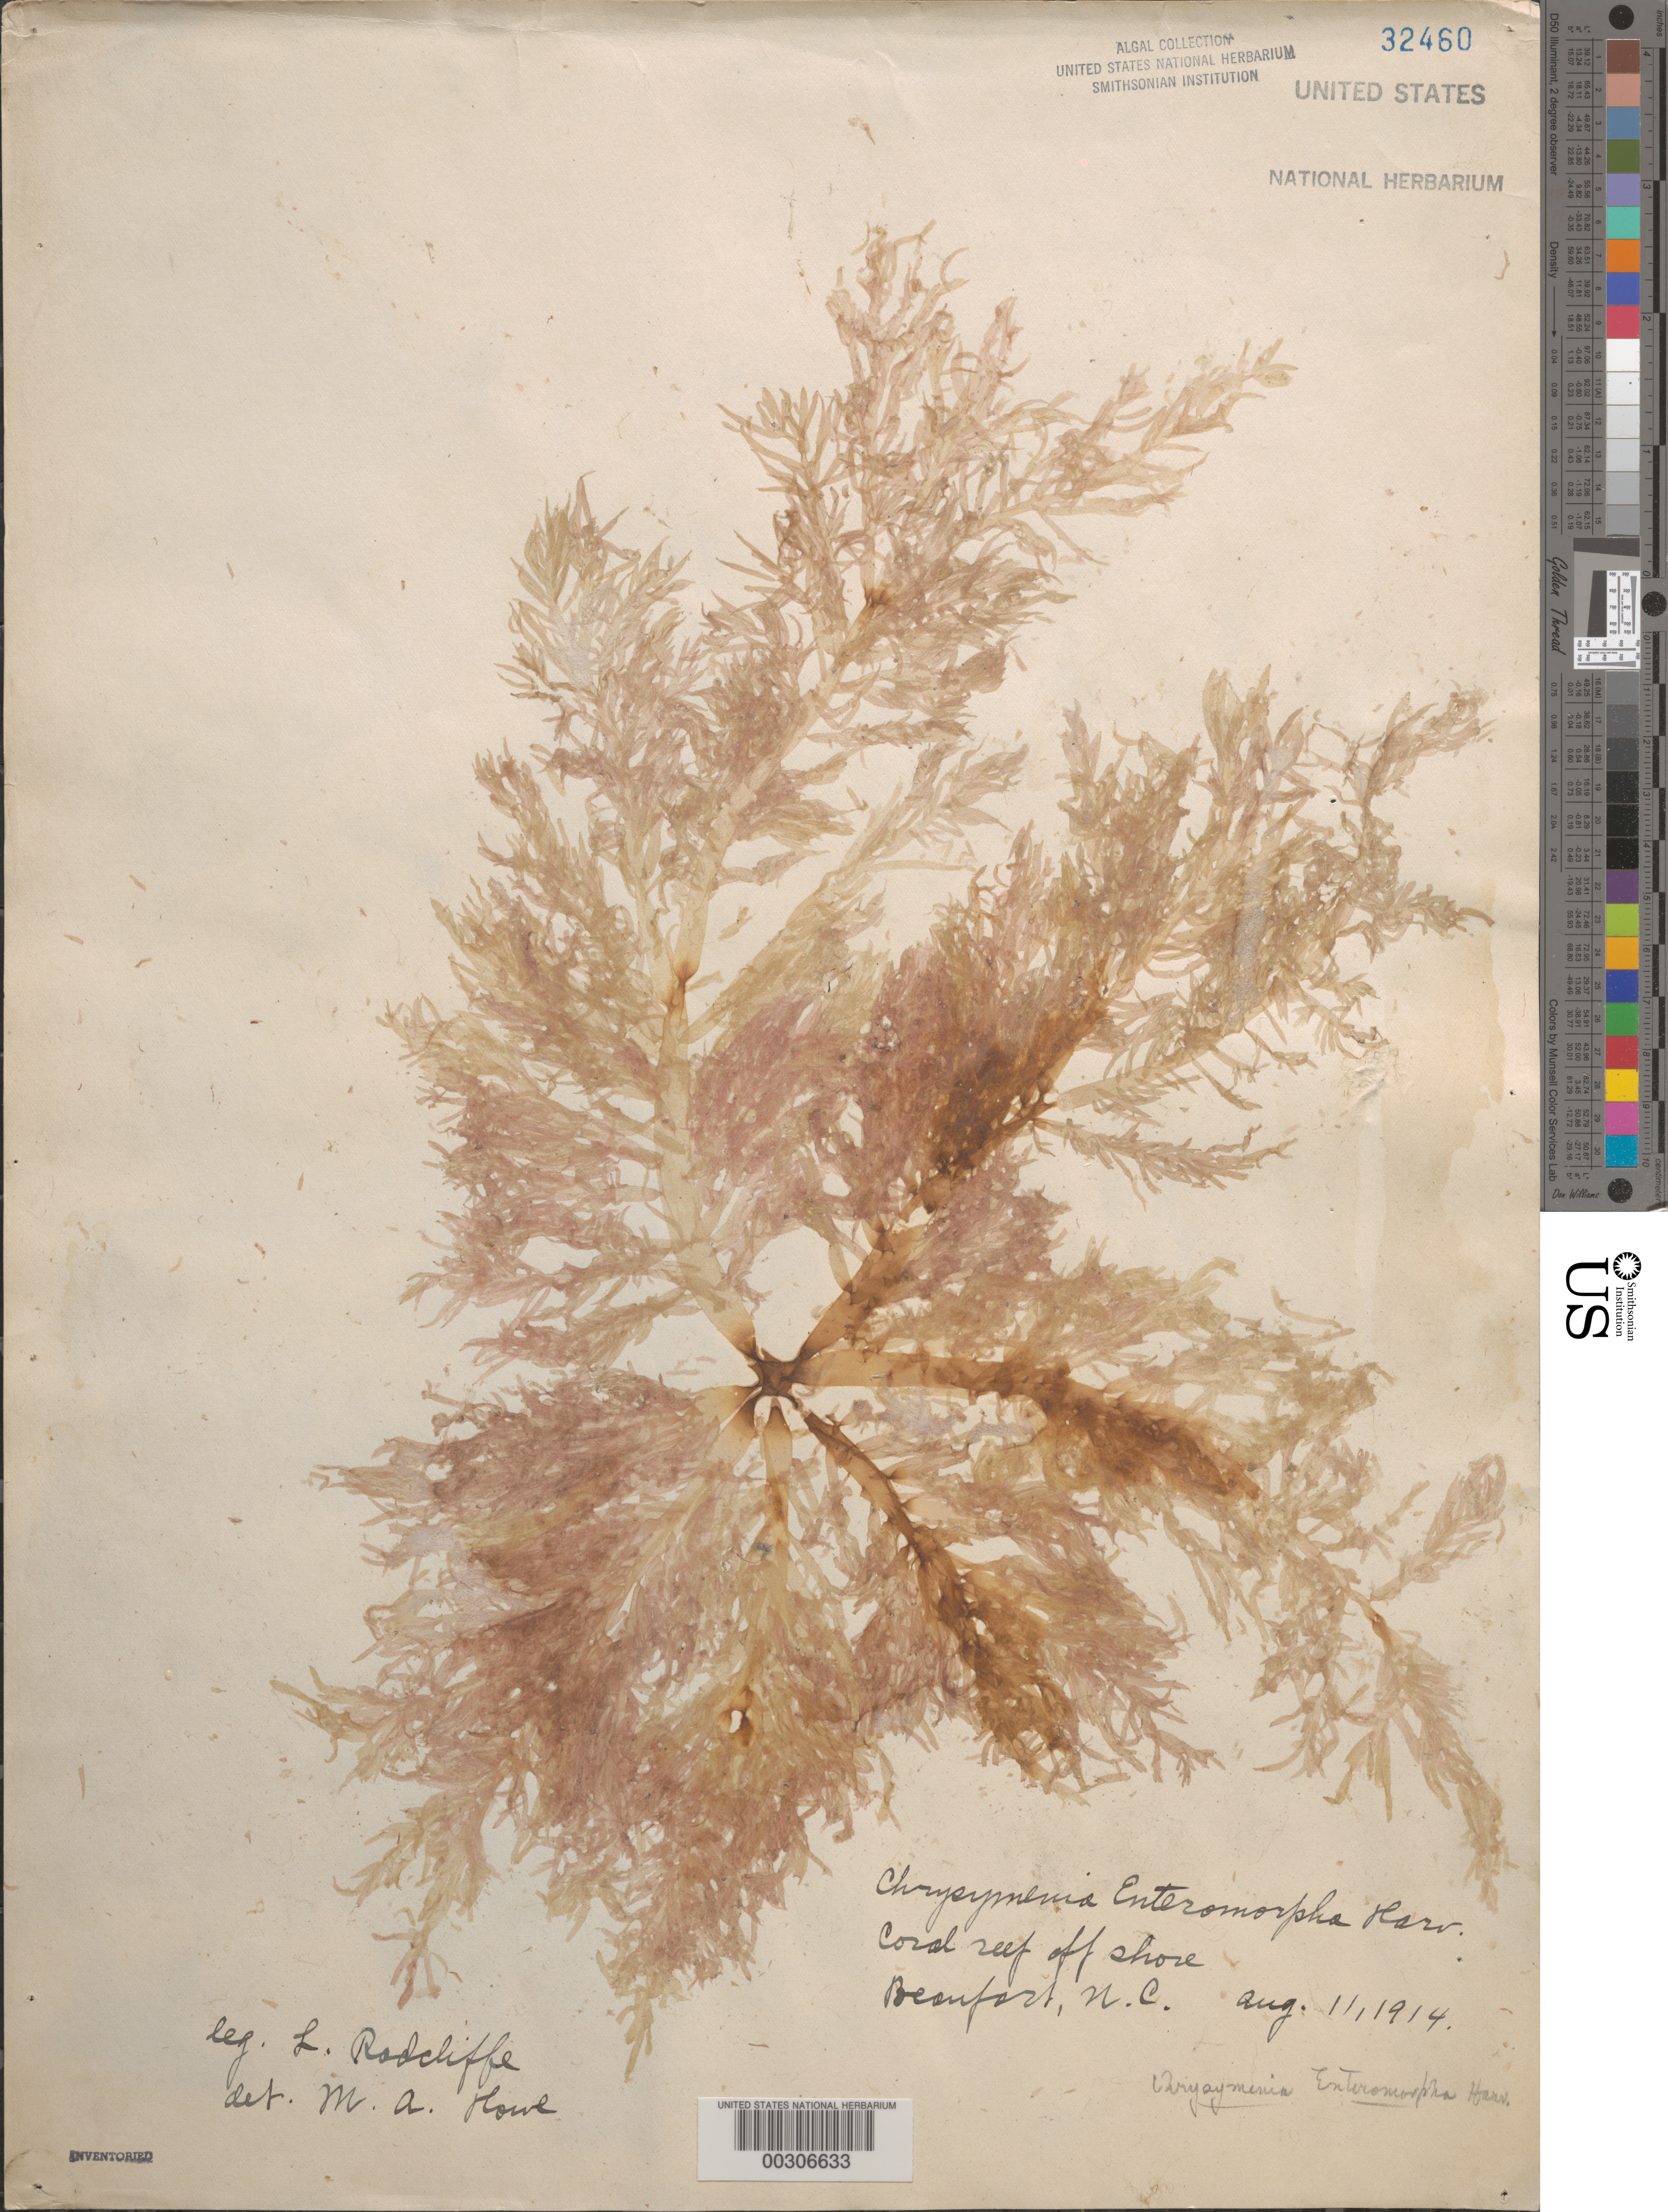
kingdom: Plantae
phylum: Rhodophyta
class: Florideophyceae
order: Rhodymeniales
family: Rhodymeniaceae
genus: Botryocladia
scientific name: Botryocladia enteromorpha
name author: (Harv.) W.E. Schmidt et al. in W.E. Schmidt et al.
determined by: Algae name updating Project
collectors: L. Radcliffe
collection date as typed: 11 Aug 1914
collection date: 1914-08-11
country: United States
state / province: North Carolina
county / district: Carteret County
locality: Coral reef off Beaufort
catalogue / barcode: US 32460